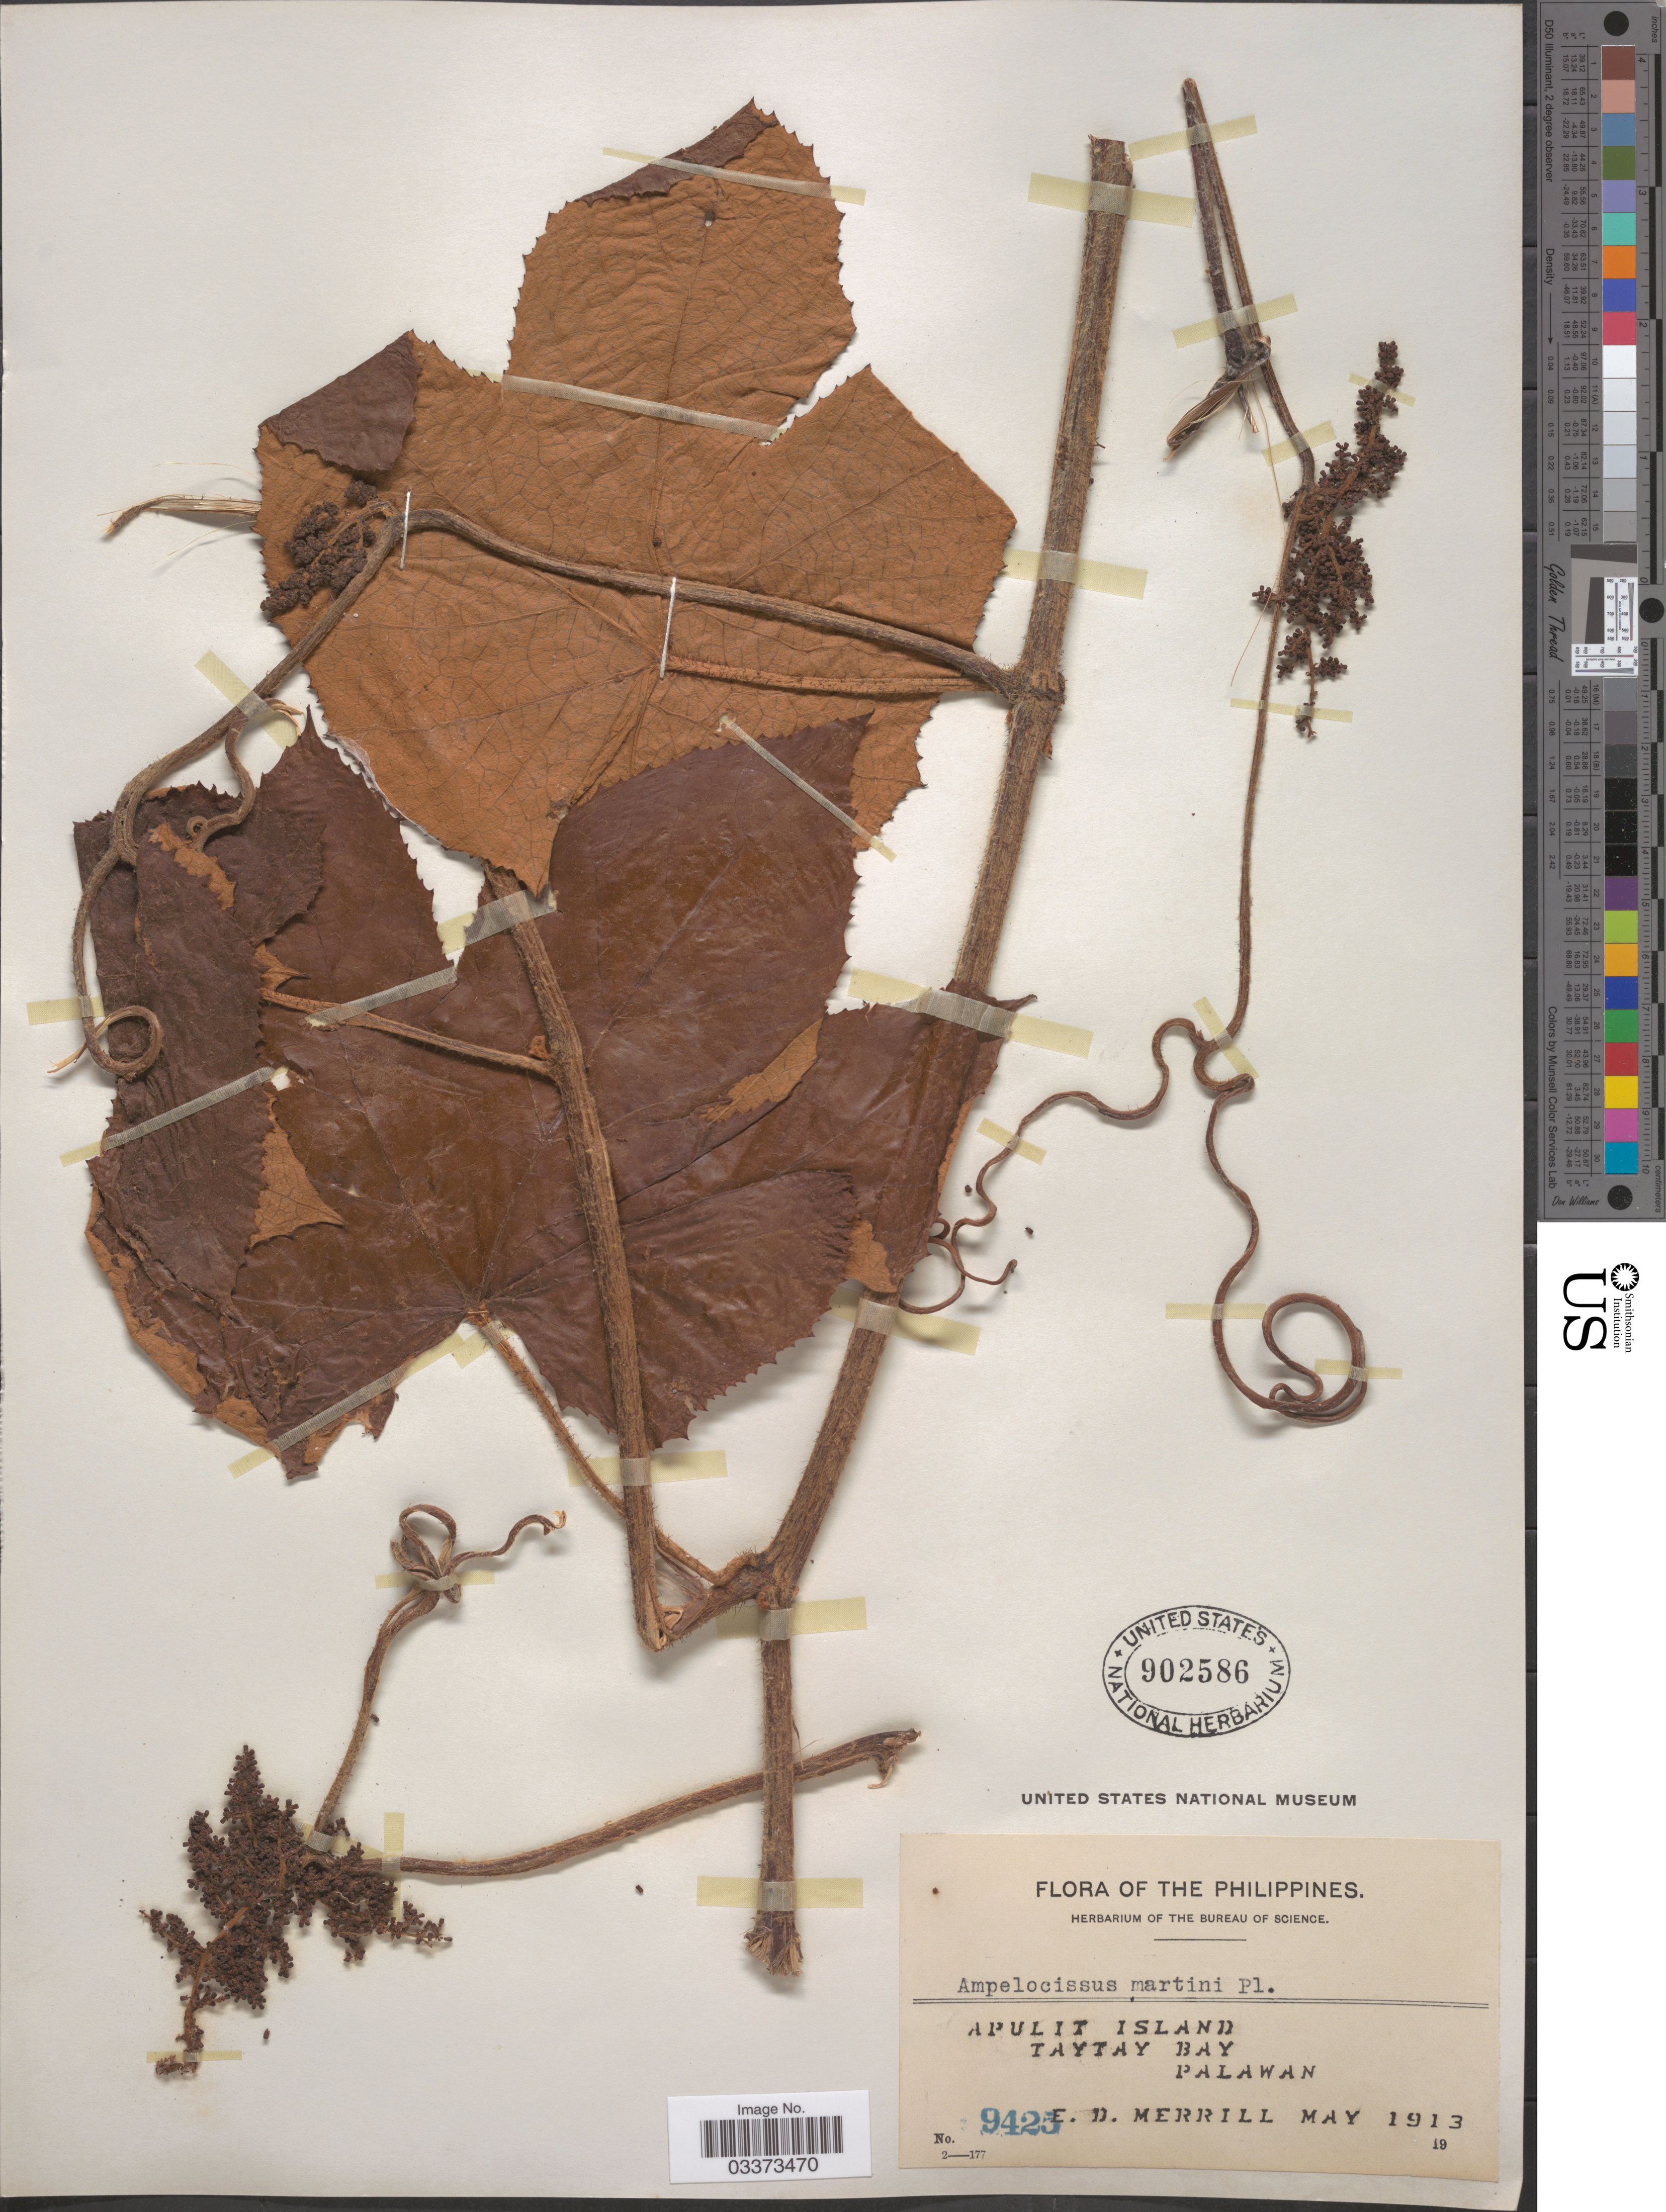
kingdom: Plantae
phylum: Tracheophyta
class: Magnoliopsida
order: Vitales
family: Vitaceae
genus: Ampelocissus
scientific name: Ampelocissus martinii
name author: Planch.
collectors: E. D. Merrill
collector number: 9425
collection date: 1913-05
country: Philippines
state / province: Mimaropa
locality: Apulit Island. Taytay Bay. Palawan.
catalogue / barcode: US 902586